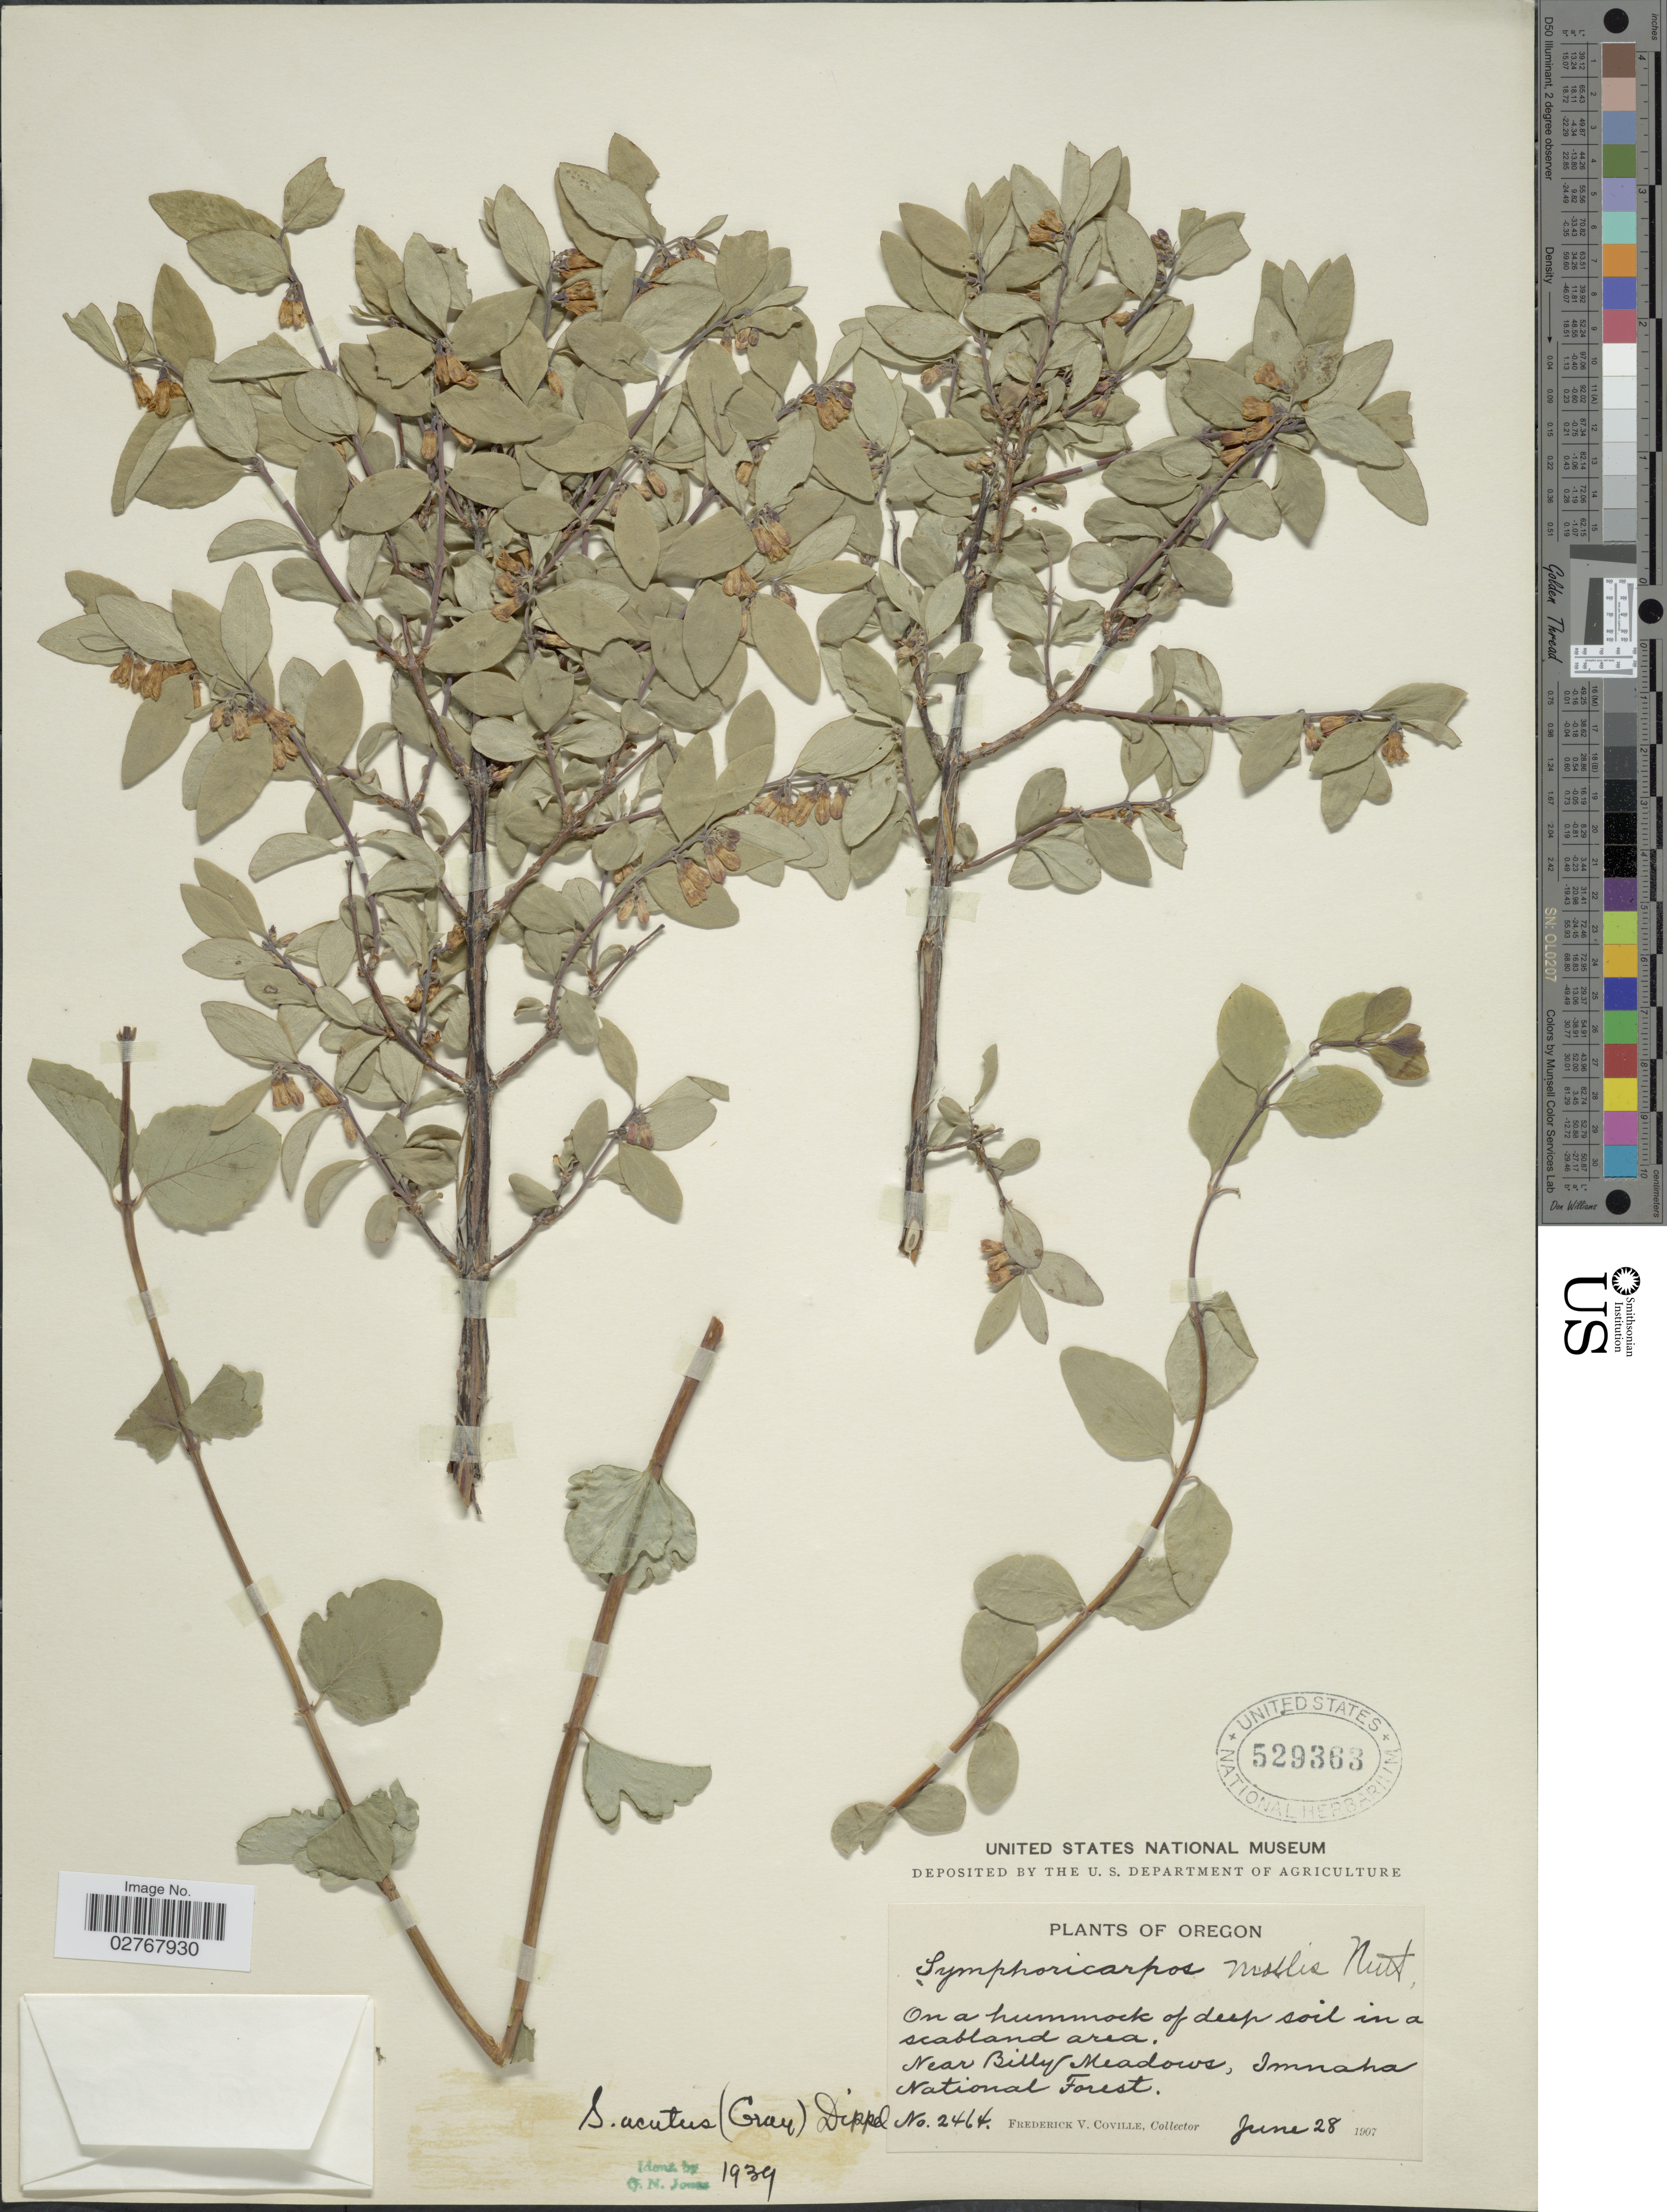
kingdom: Plantae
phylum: Tracheophyta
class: Magnoliopsida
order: Dipsacales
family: Caprifoliaceae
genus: Symphoricarpos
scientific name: Symphoricarpos vaccinioides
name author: Rydb.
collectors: F. V. Coville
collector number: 2464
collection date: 1907-06-28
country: United States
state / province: Oregon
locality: Near Billy Meadows, Imnaha National Forest.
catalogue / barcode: US 529363